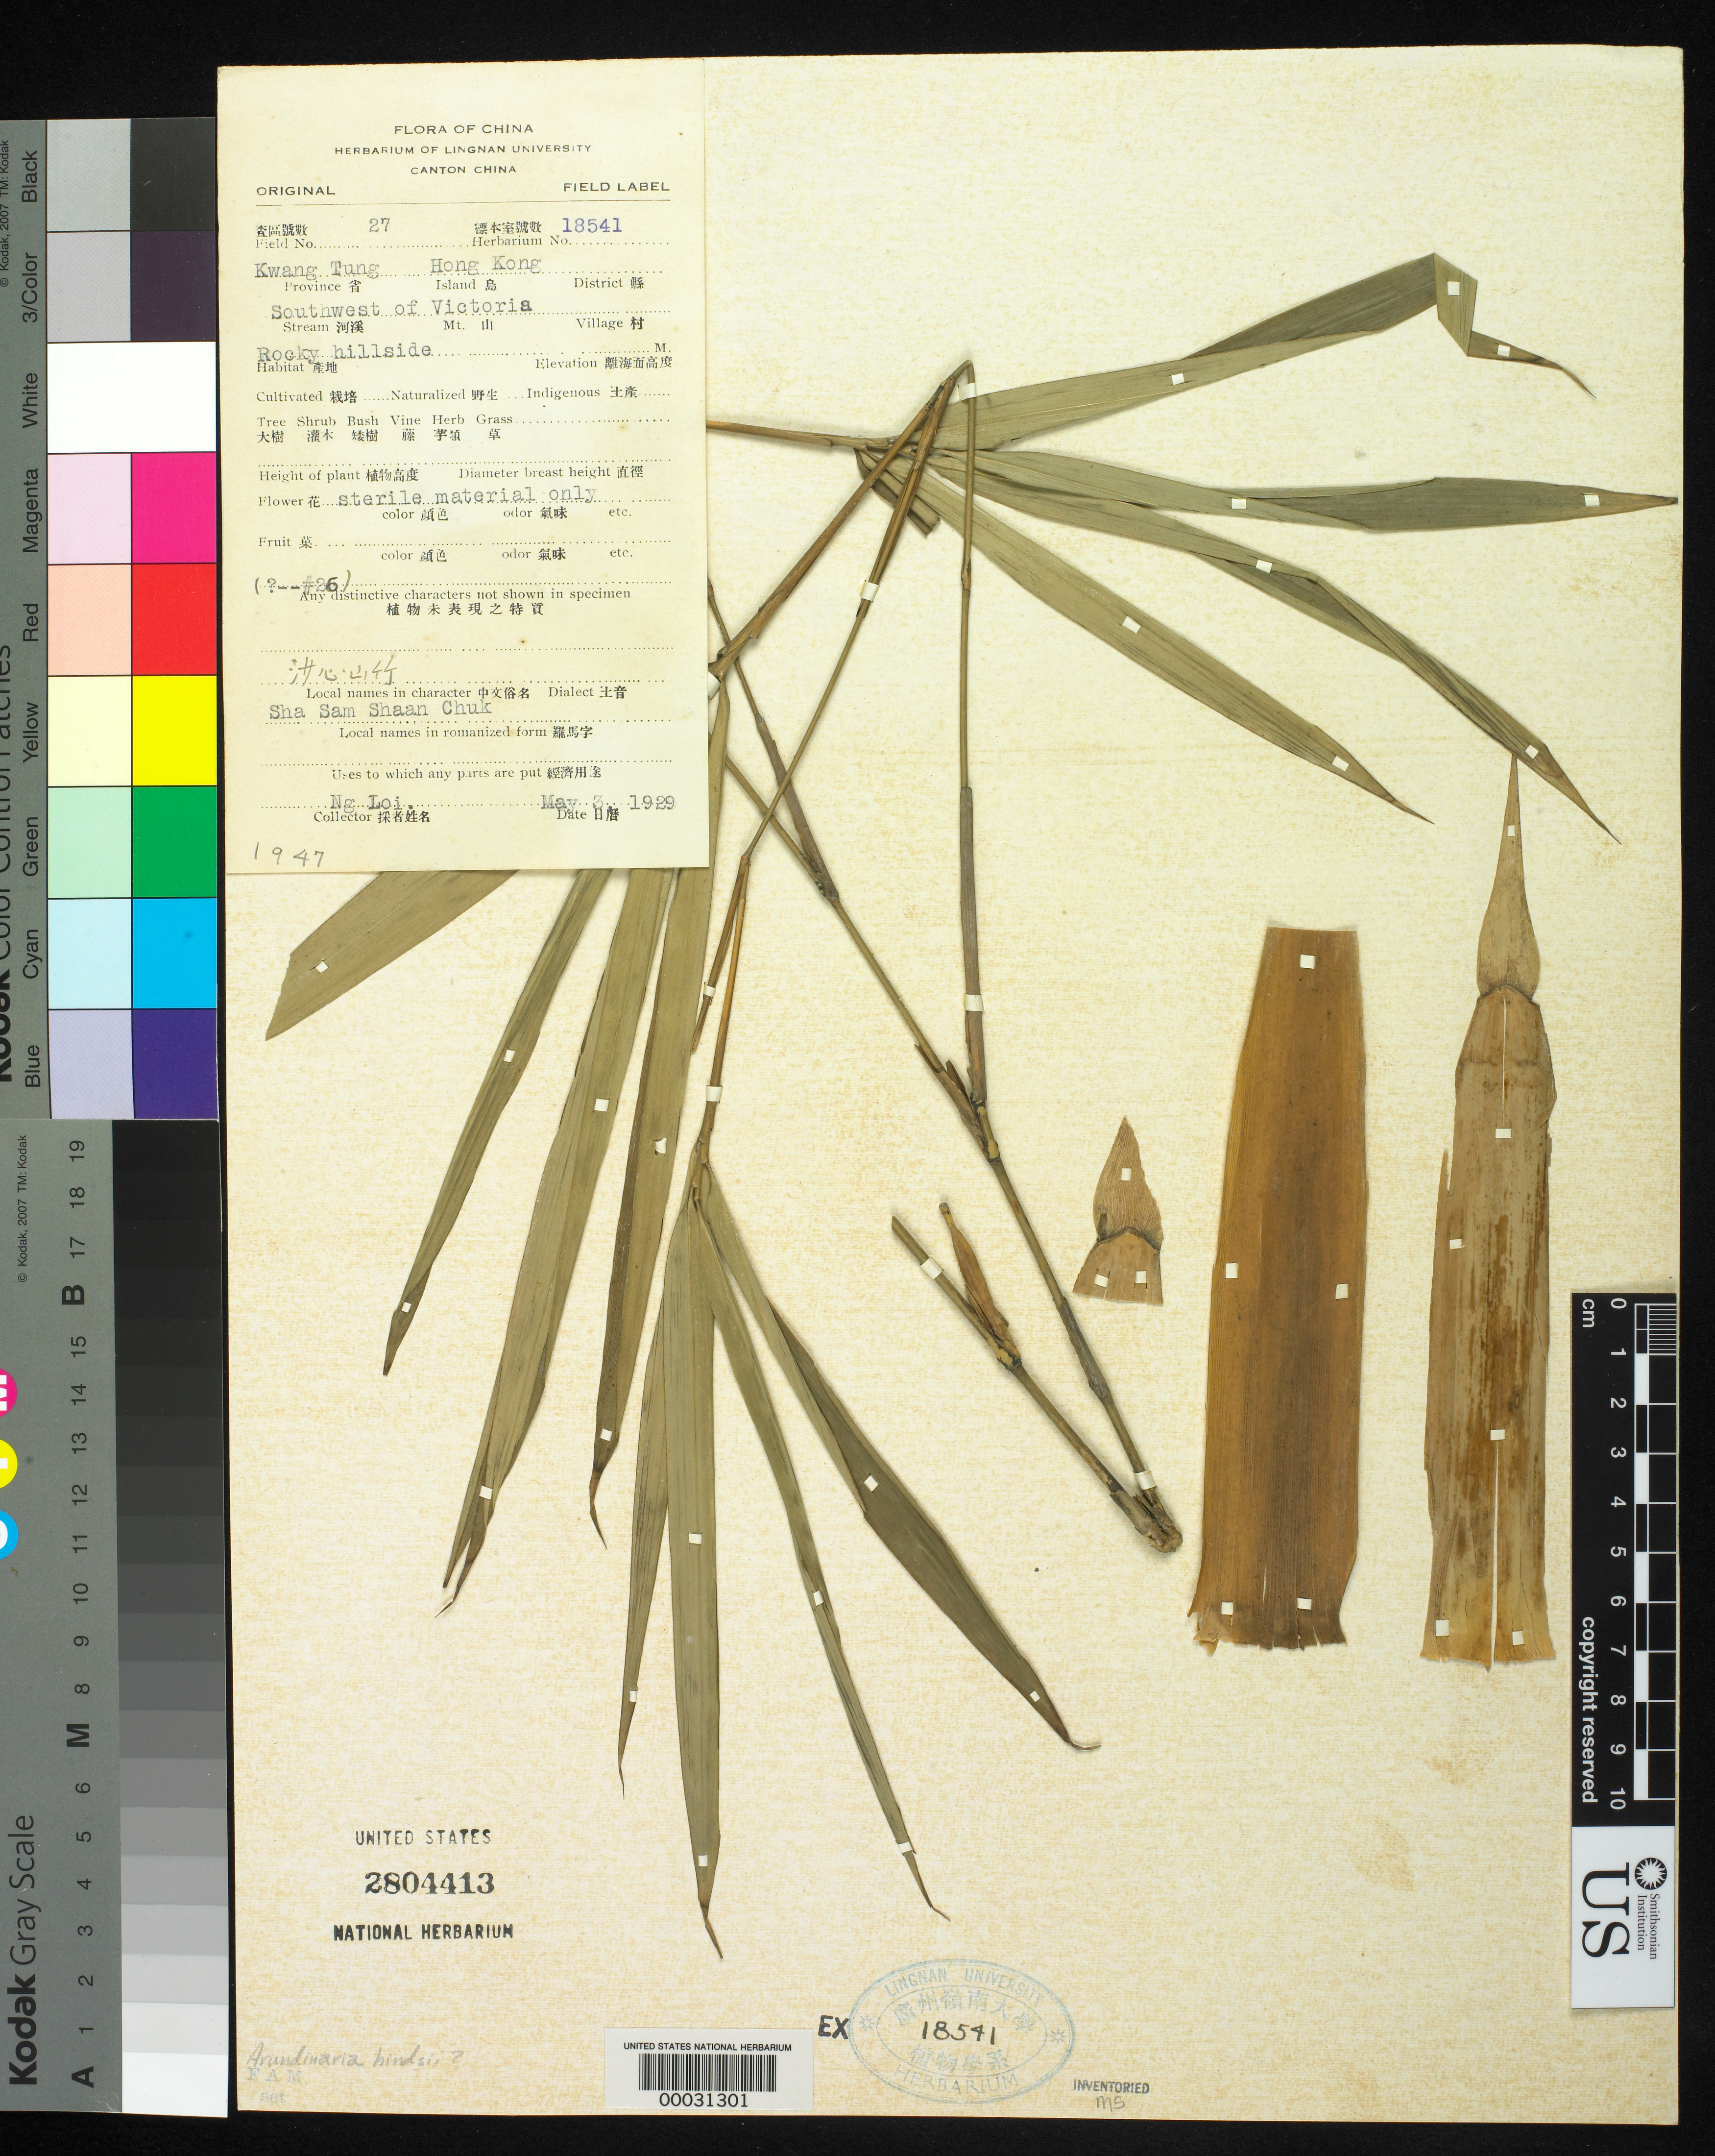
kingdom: Plantae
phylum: Tracheophyta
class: Liliopsida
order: Poales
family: Poaceae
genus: Pseudosasa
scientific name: Pseudosasa hindsii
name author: (Munro) S.L. Chen & G.Y. Sheng ex T.G. Liang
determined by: Poaceae Reorganization Project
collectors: N. Loi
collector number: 27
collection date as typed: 03 May 1929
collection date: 1929-05-03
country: China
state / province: Guangdong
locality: Victoria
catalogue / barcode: US 2804413